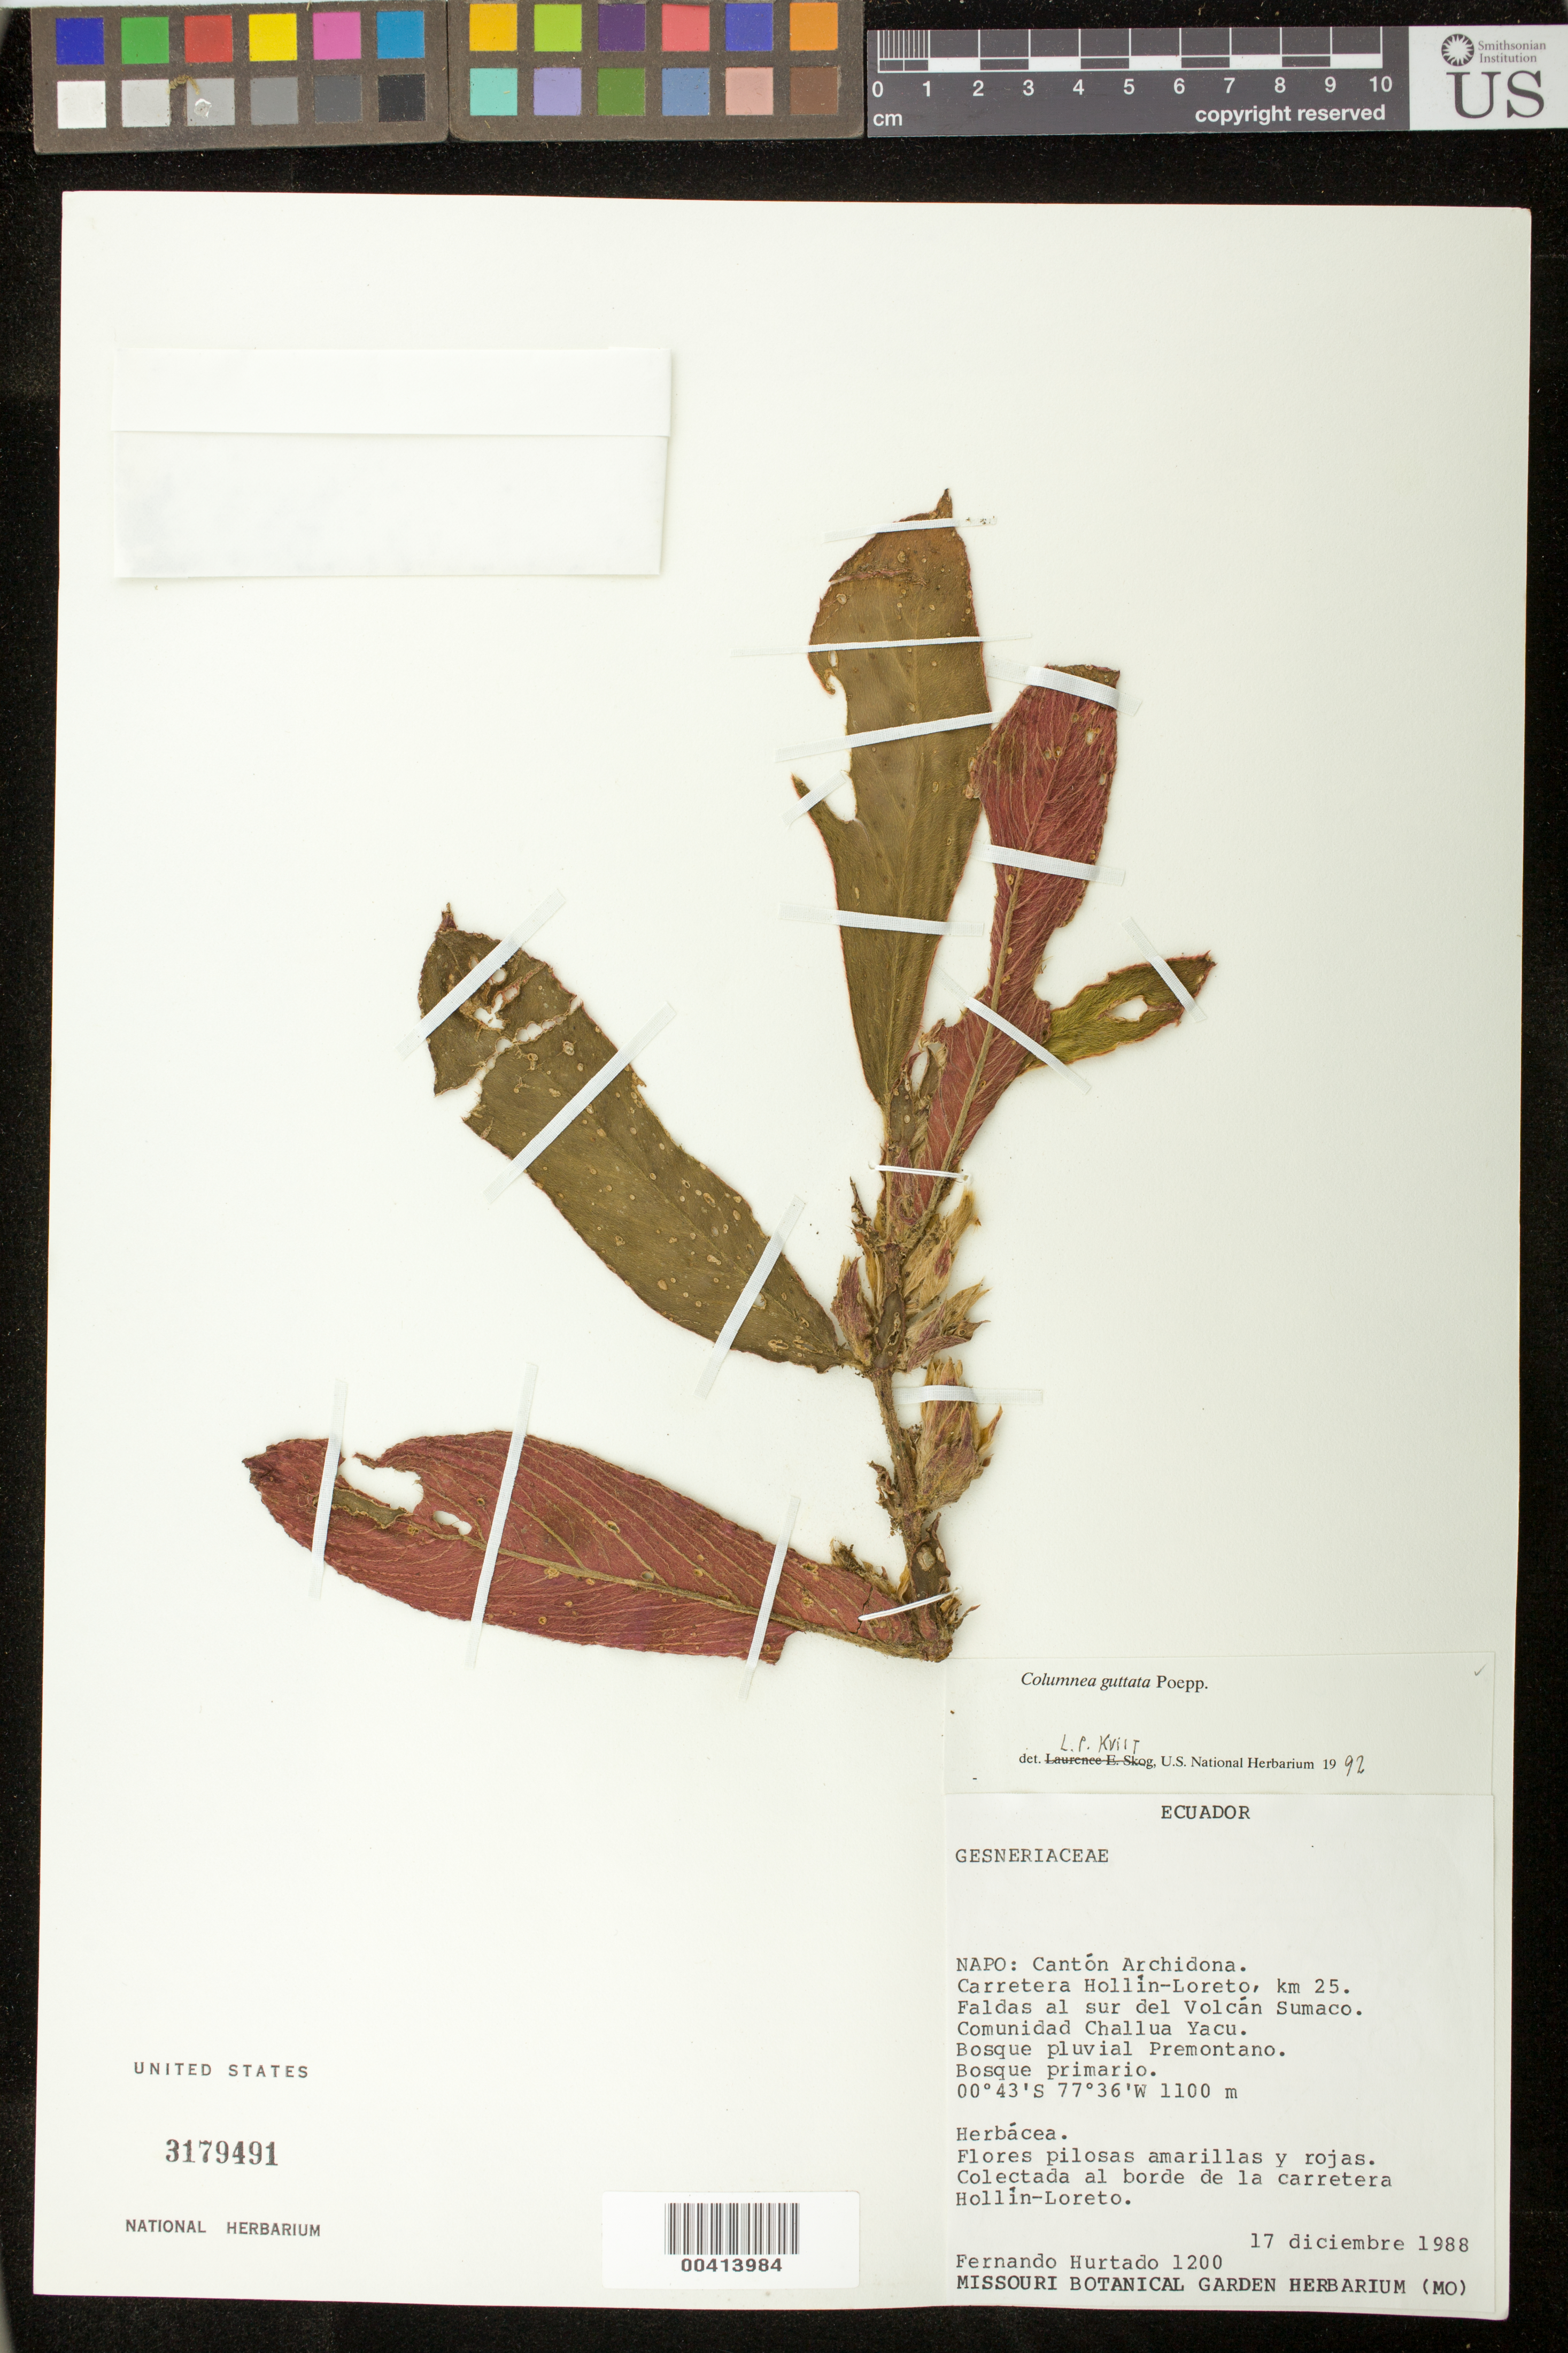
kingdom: Plantae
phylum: Tracheophyta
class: Magnoliopsida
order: Lamiales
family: Gesneriaceae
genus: Columnea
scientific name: Columnea guttata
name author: Poepp.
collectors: F. Hurtado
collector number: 1200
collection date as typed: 17 Dec 1988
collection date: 1988-12-17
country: Ecuador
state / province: Napo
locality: Archidona Canton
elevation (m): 1100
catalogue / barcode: US 3179491